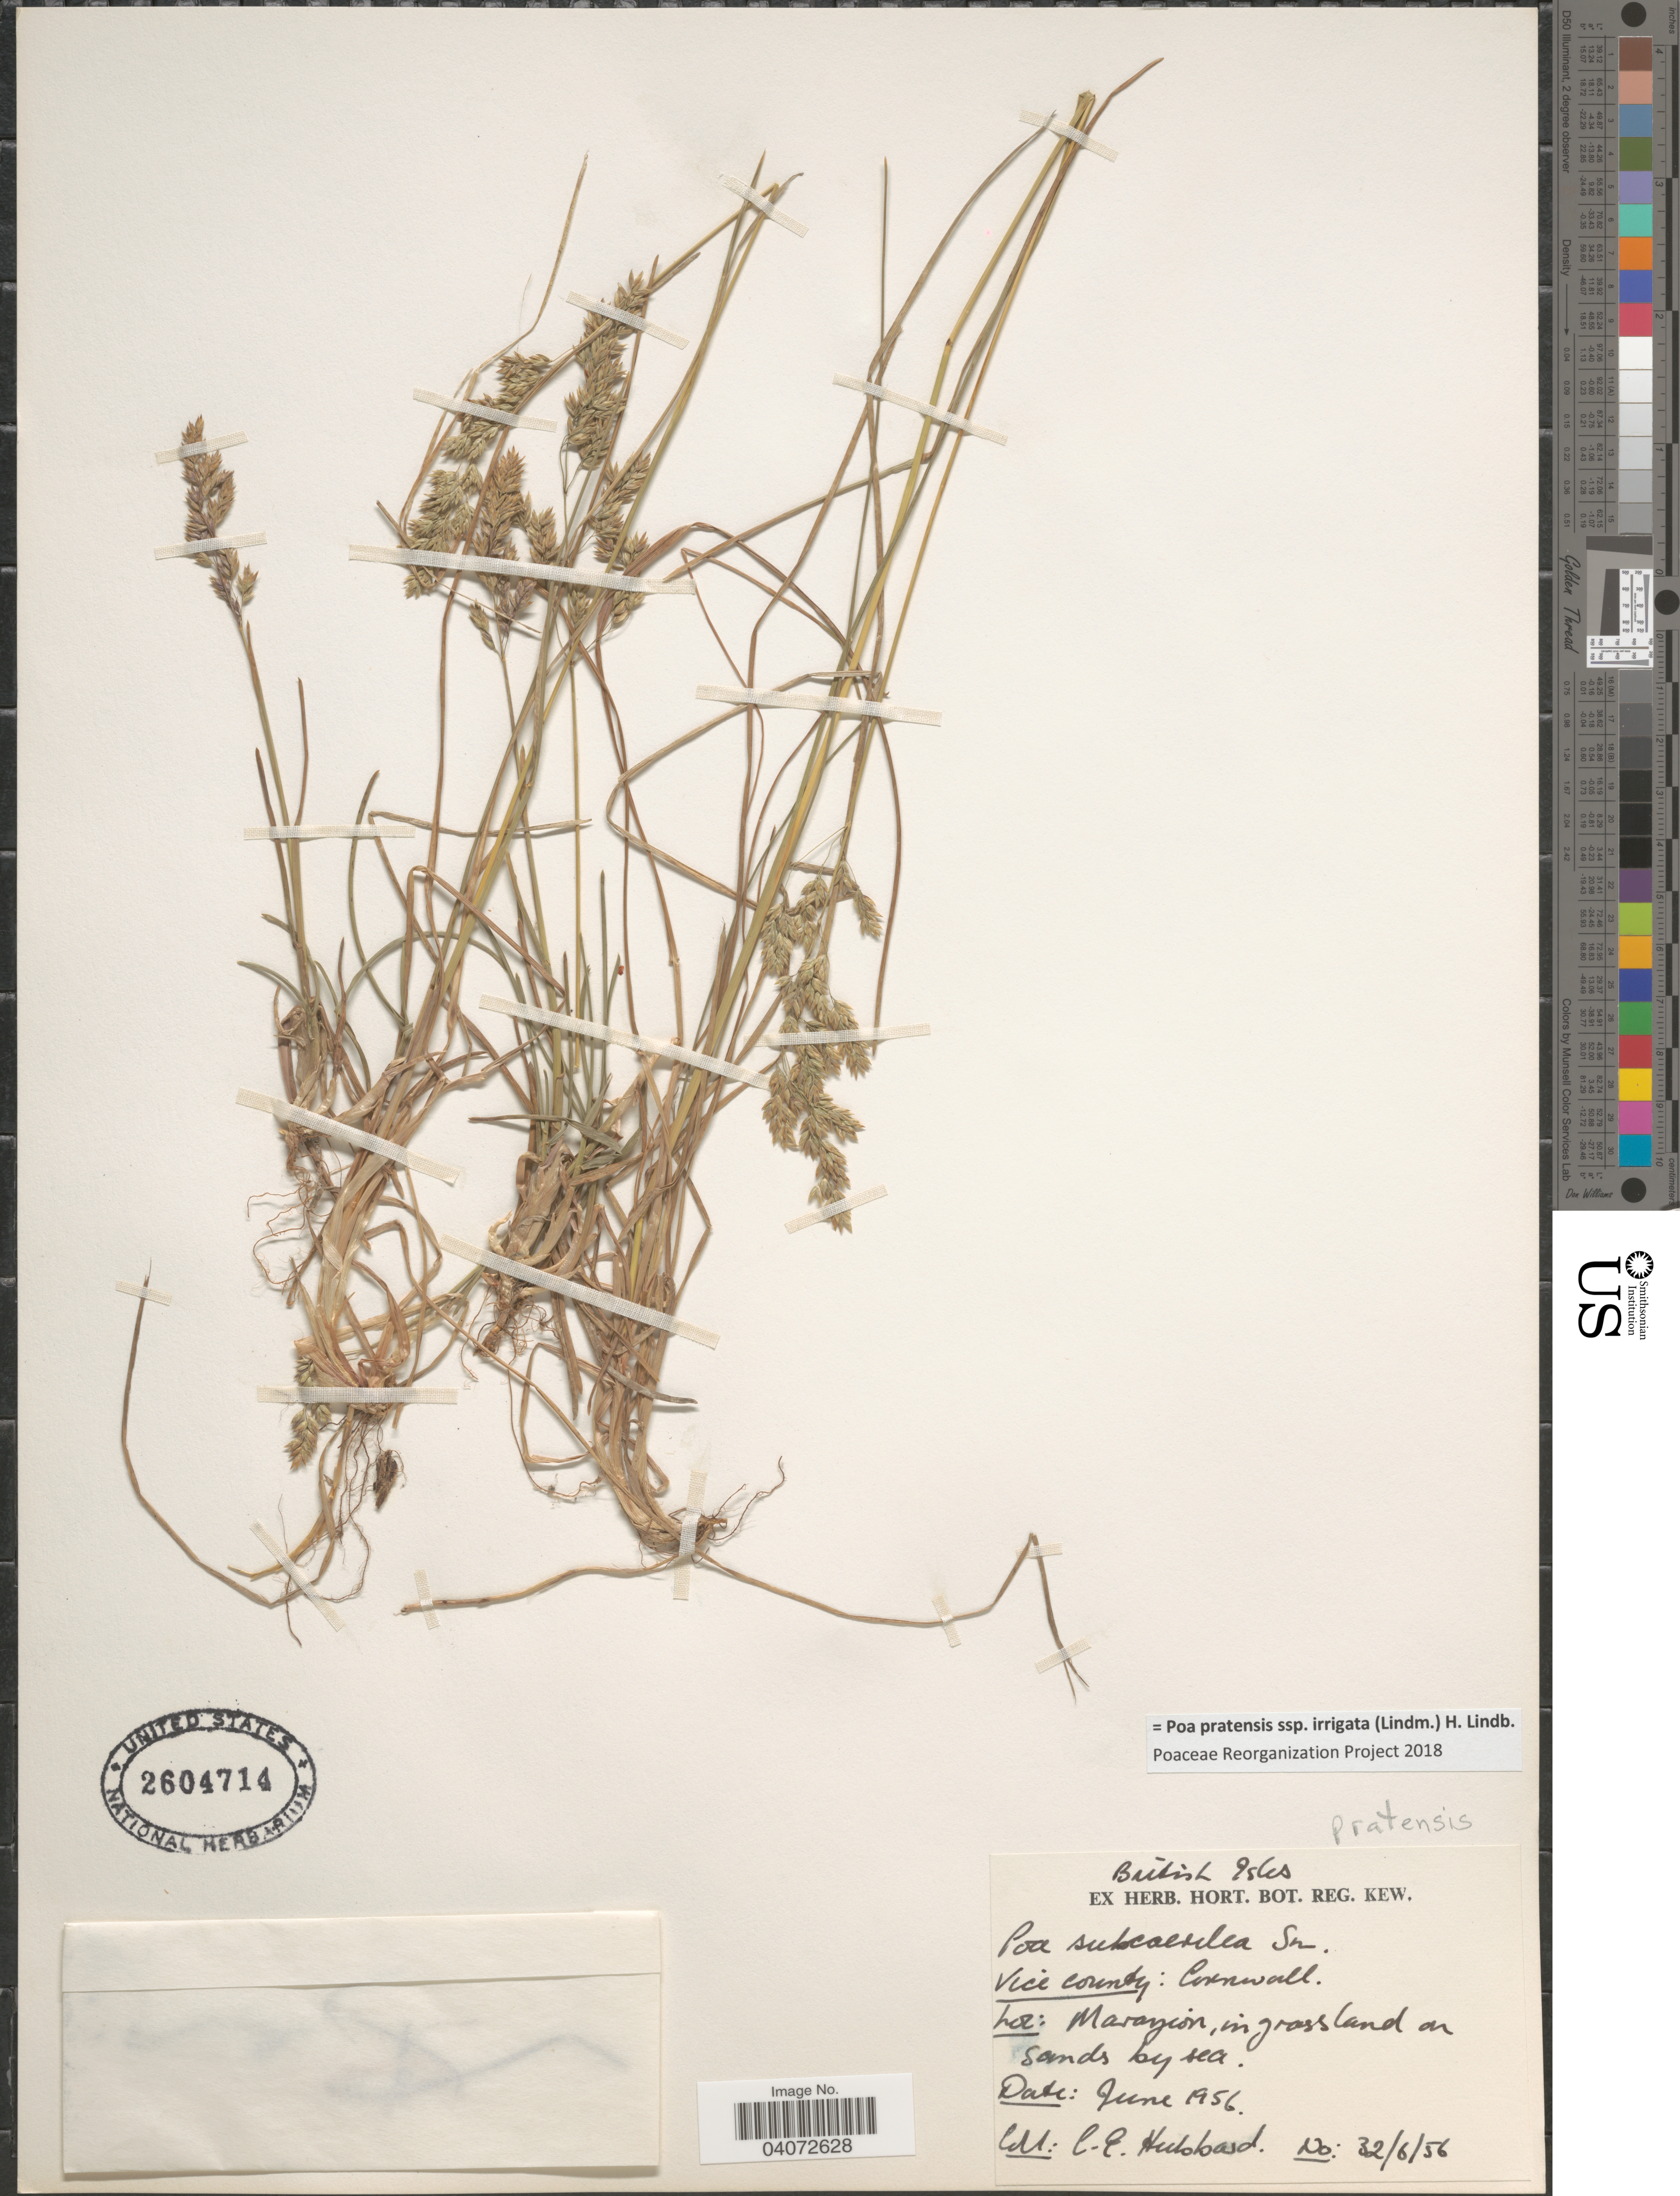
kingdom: Plantae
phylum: Tracheophyta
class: Liliopsida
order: Poales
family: Poaceae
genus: Poa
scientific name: Poa pratensis subsp. irrigata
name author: (Lindm.) H. Lindb.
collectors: C. E. Hubbard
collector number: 32/6/56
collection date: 1956-06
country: United Kingdom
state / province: England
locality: British Isles. Vice County: Cornwall. Maragion, in grassland in sand by sea.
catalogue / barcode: US 2604714